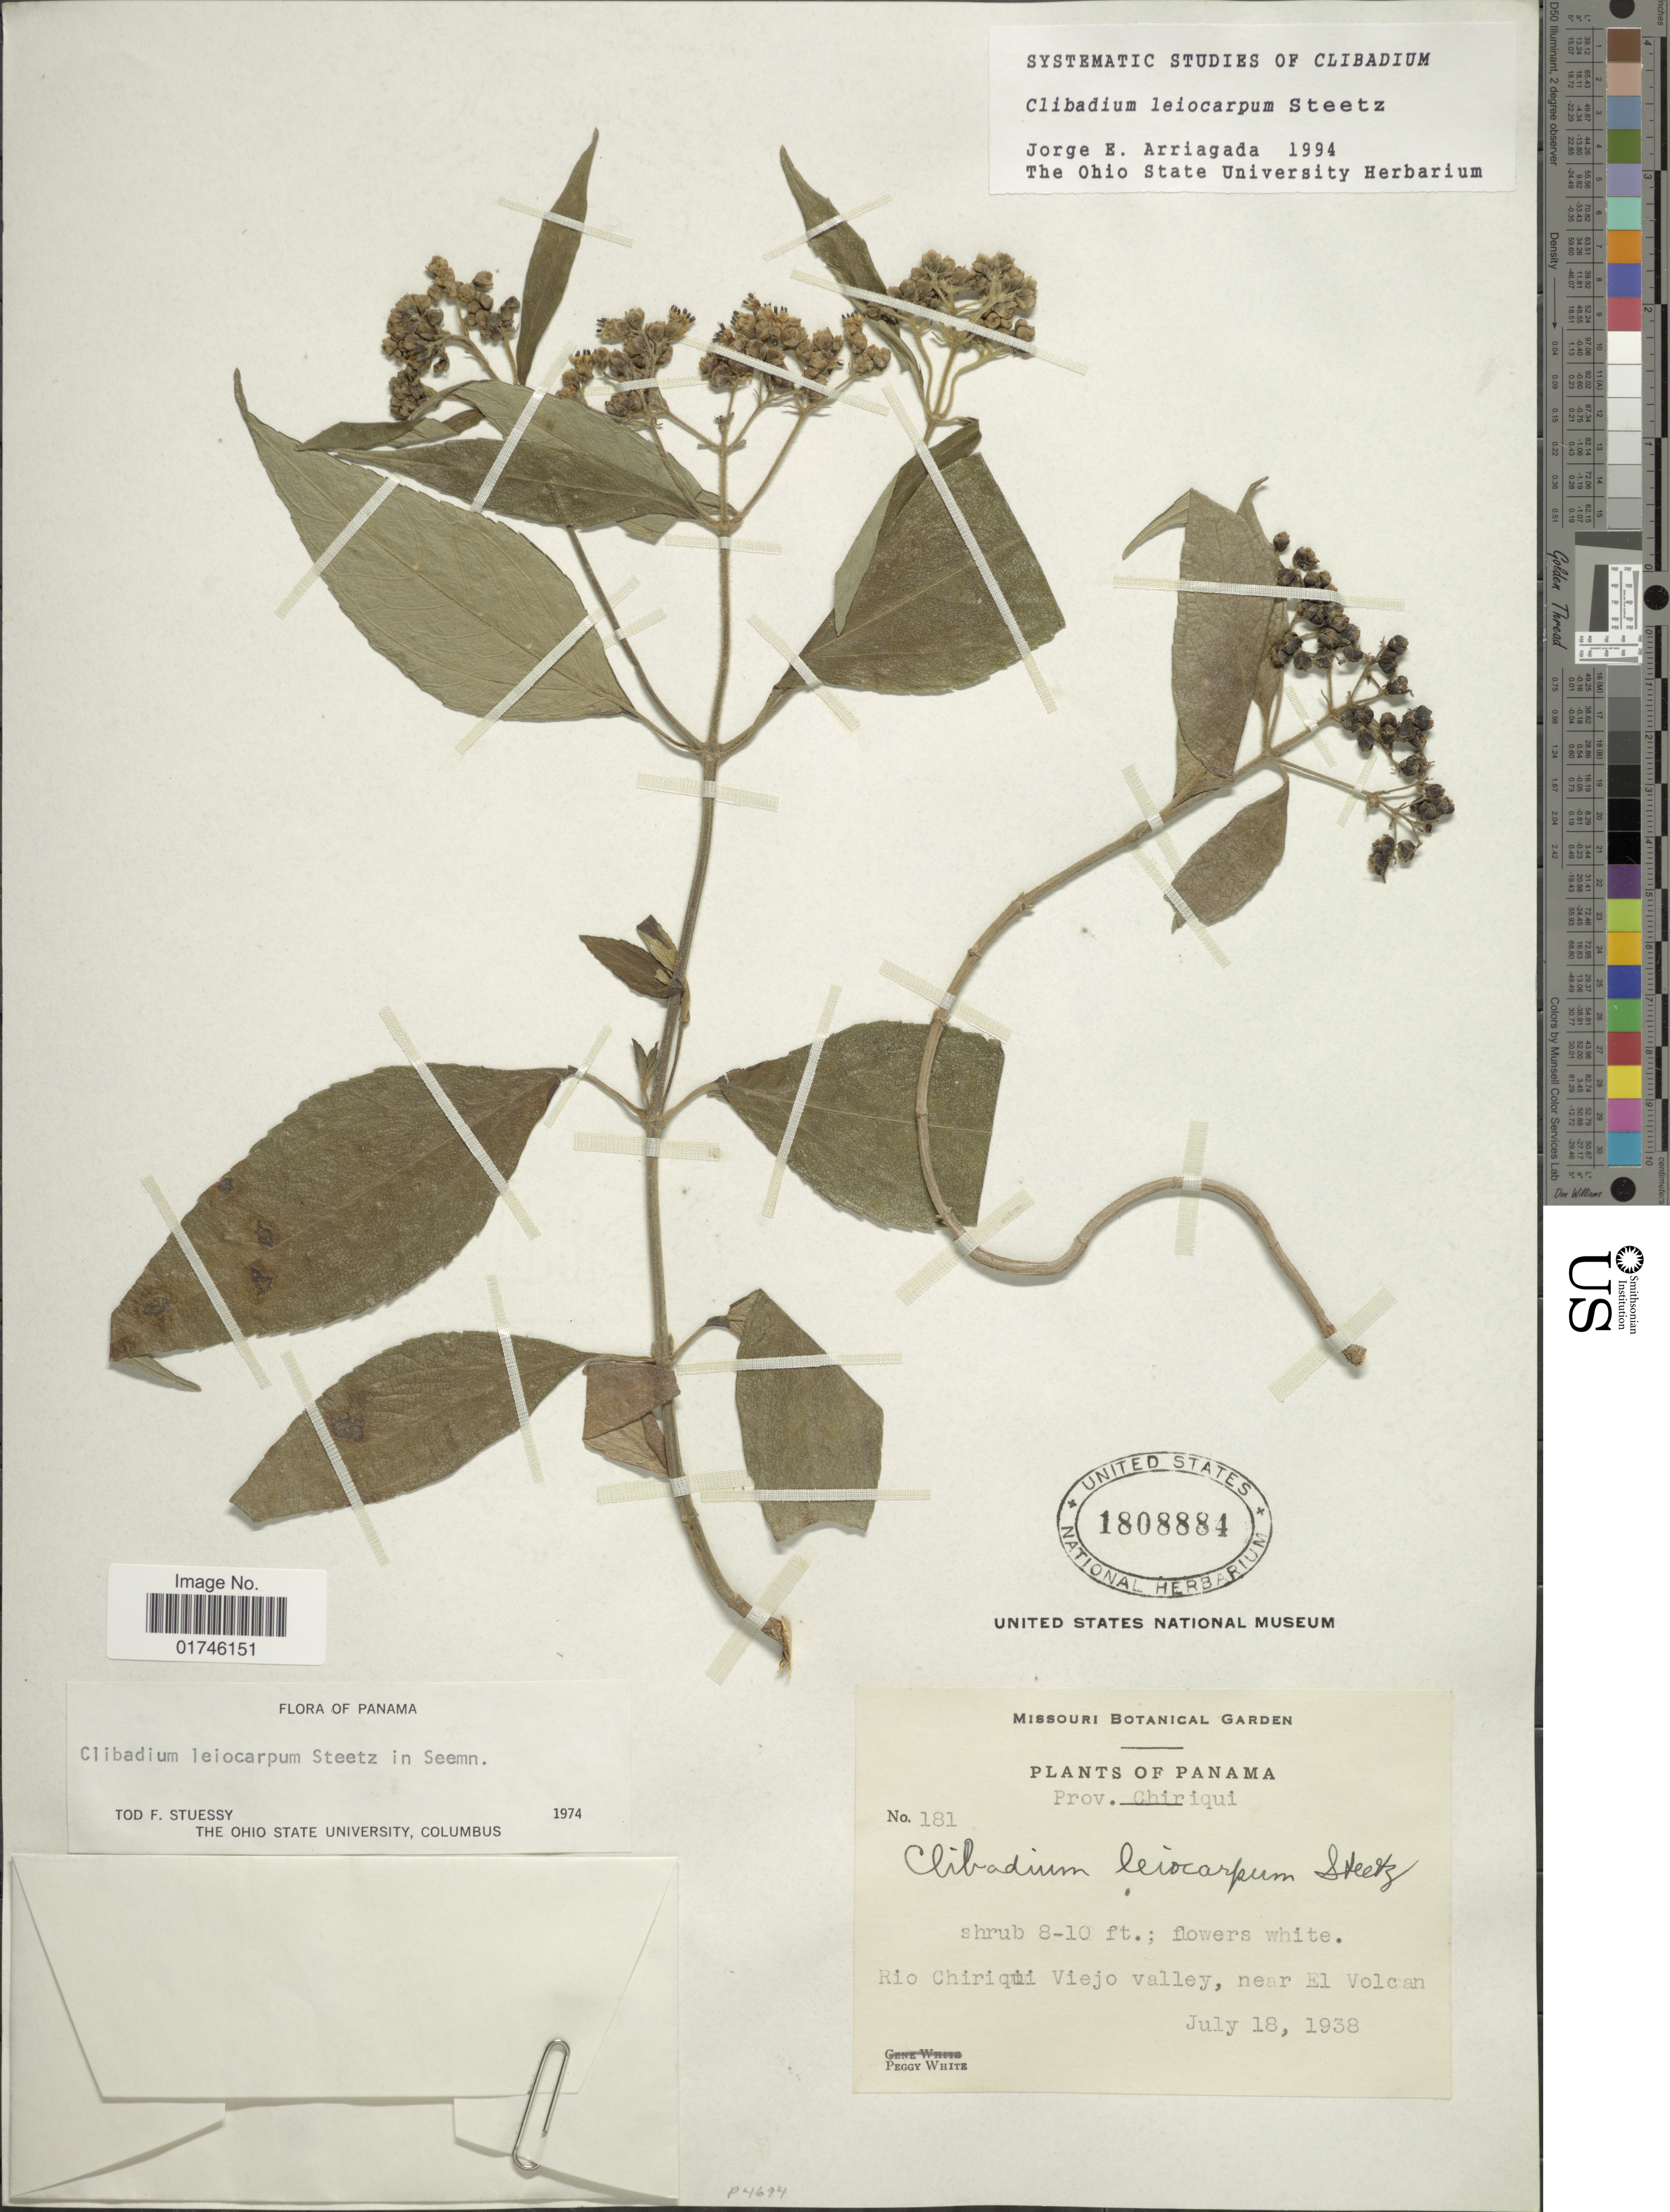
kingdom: Plantae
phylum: Tracheophyta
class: Magnoliopsida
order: Asterales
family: Asteraceae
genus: Clibadium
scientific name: Clibadium leiocarpum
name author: Steetz in Seem.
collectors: P. White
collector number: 181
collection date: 1938-07-18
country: Panama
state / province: Chiriqui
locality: Prov. Chiriqui. Rio Chiriqui Viejo valley, near El Volcan.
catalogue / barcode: US 1808884